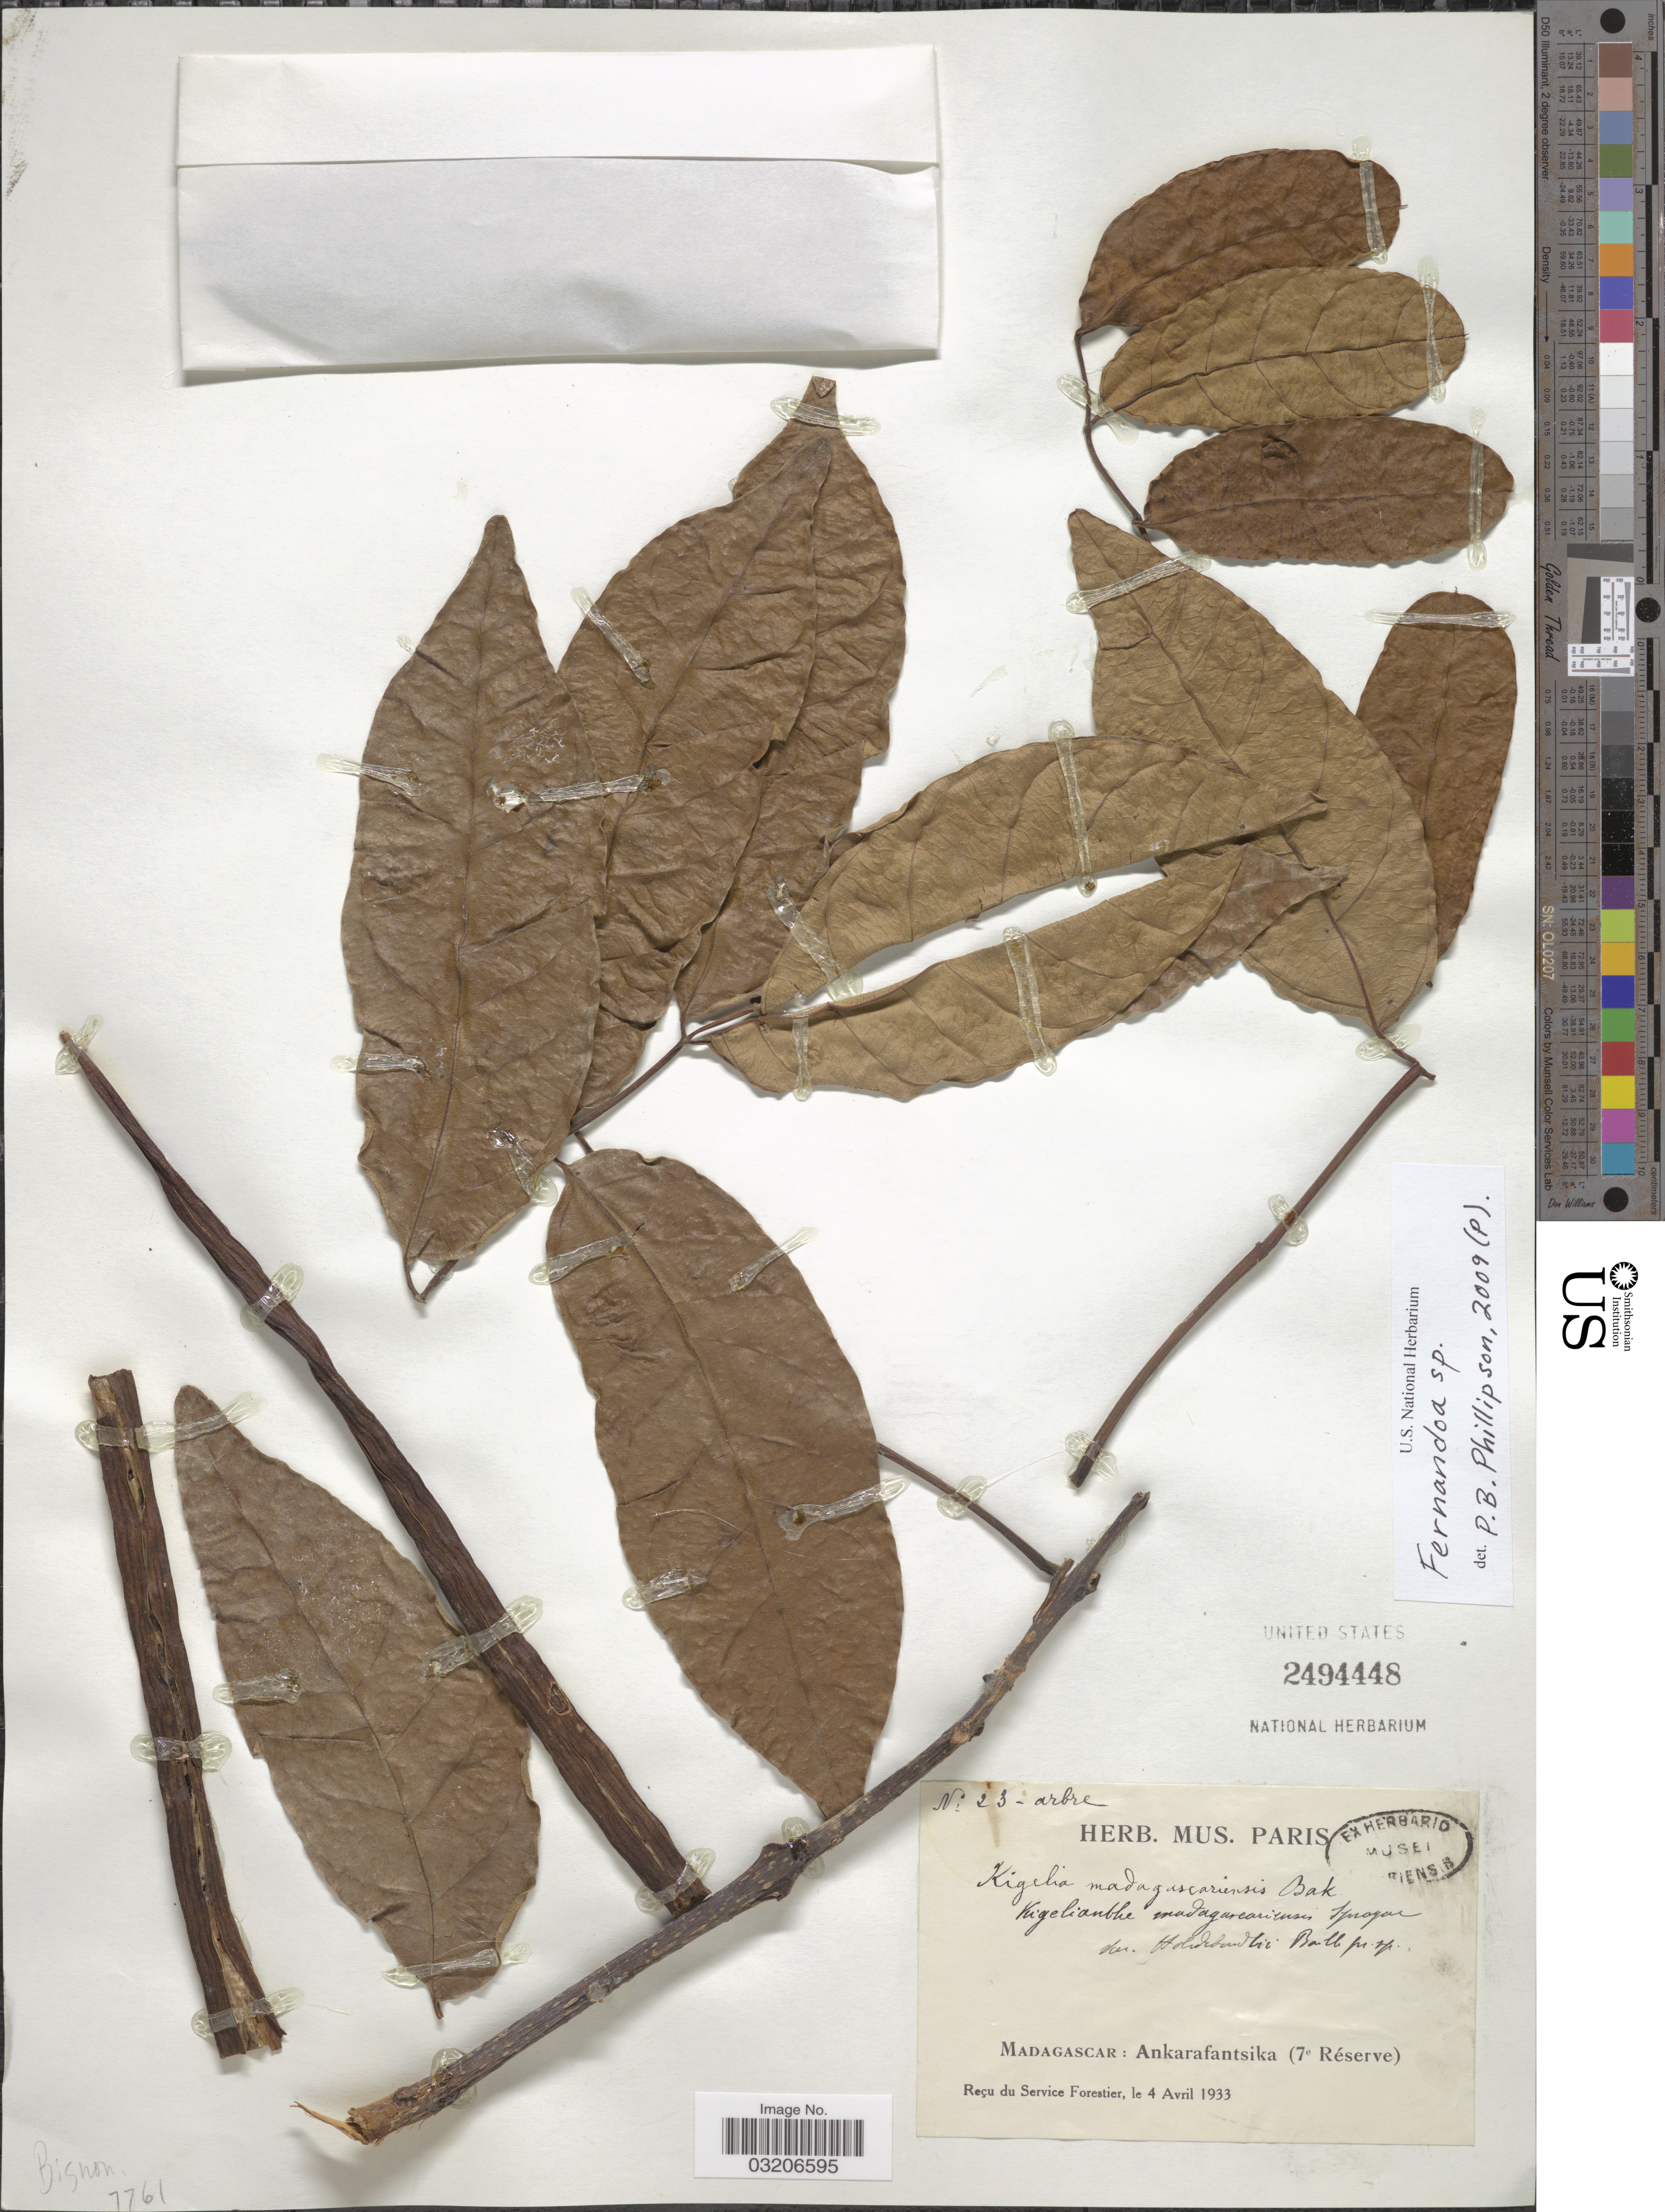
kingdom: Plantae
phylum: Tracheophyta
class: Magnoliopsida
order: Lamiales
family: Bignoniaceae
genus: Fernandoa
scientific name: Fernandoa sp.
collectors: ex herb. Mus. Paris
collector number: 23 - arbre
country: Madagascar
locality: Ankarafantsika (7e Réserve).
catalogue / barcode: US 2494448